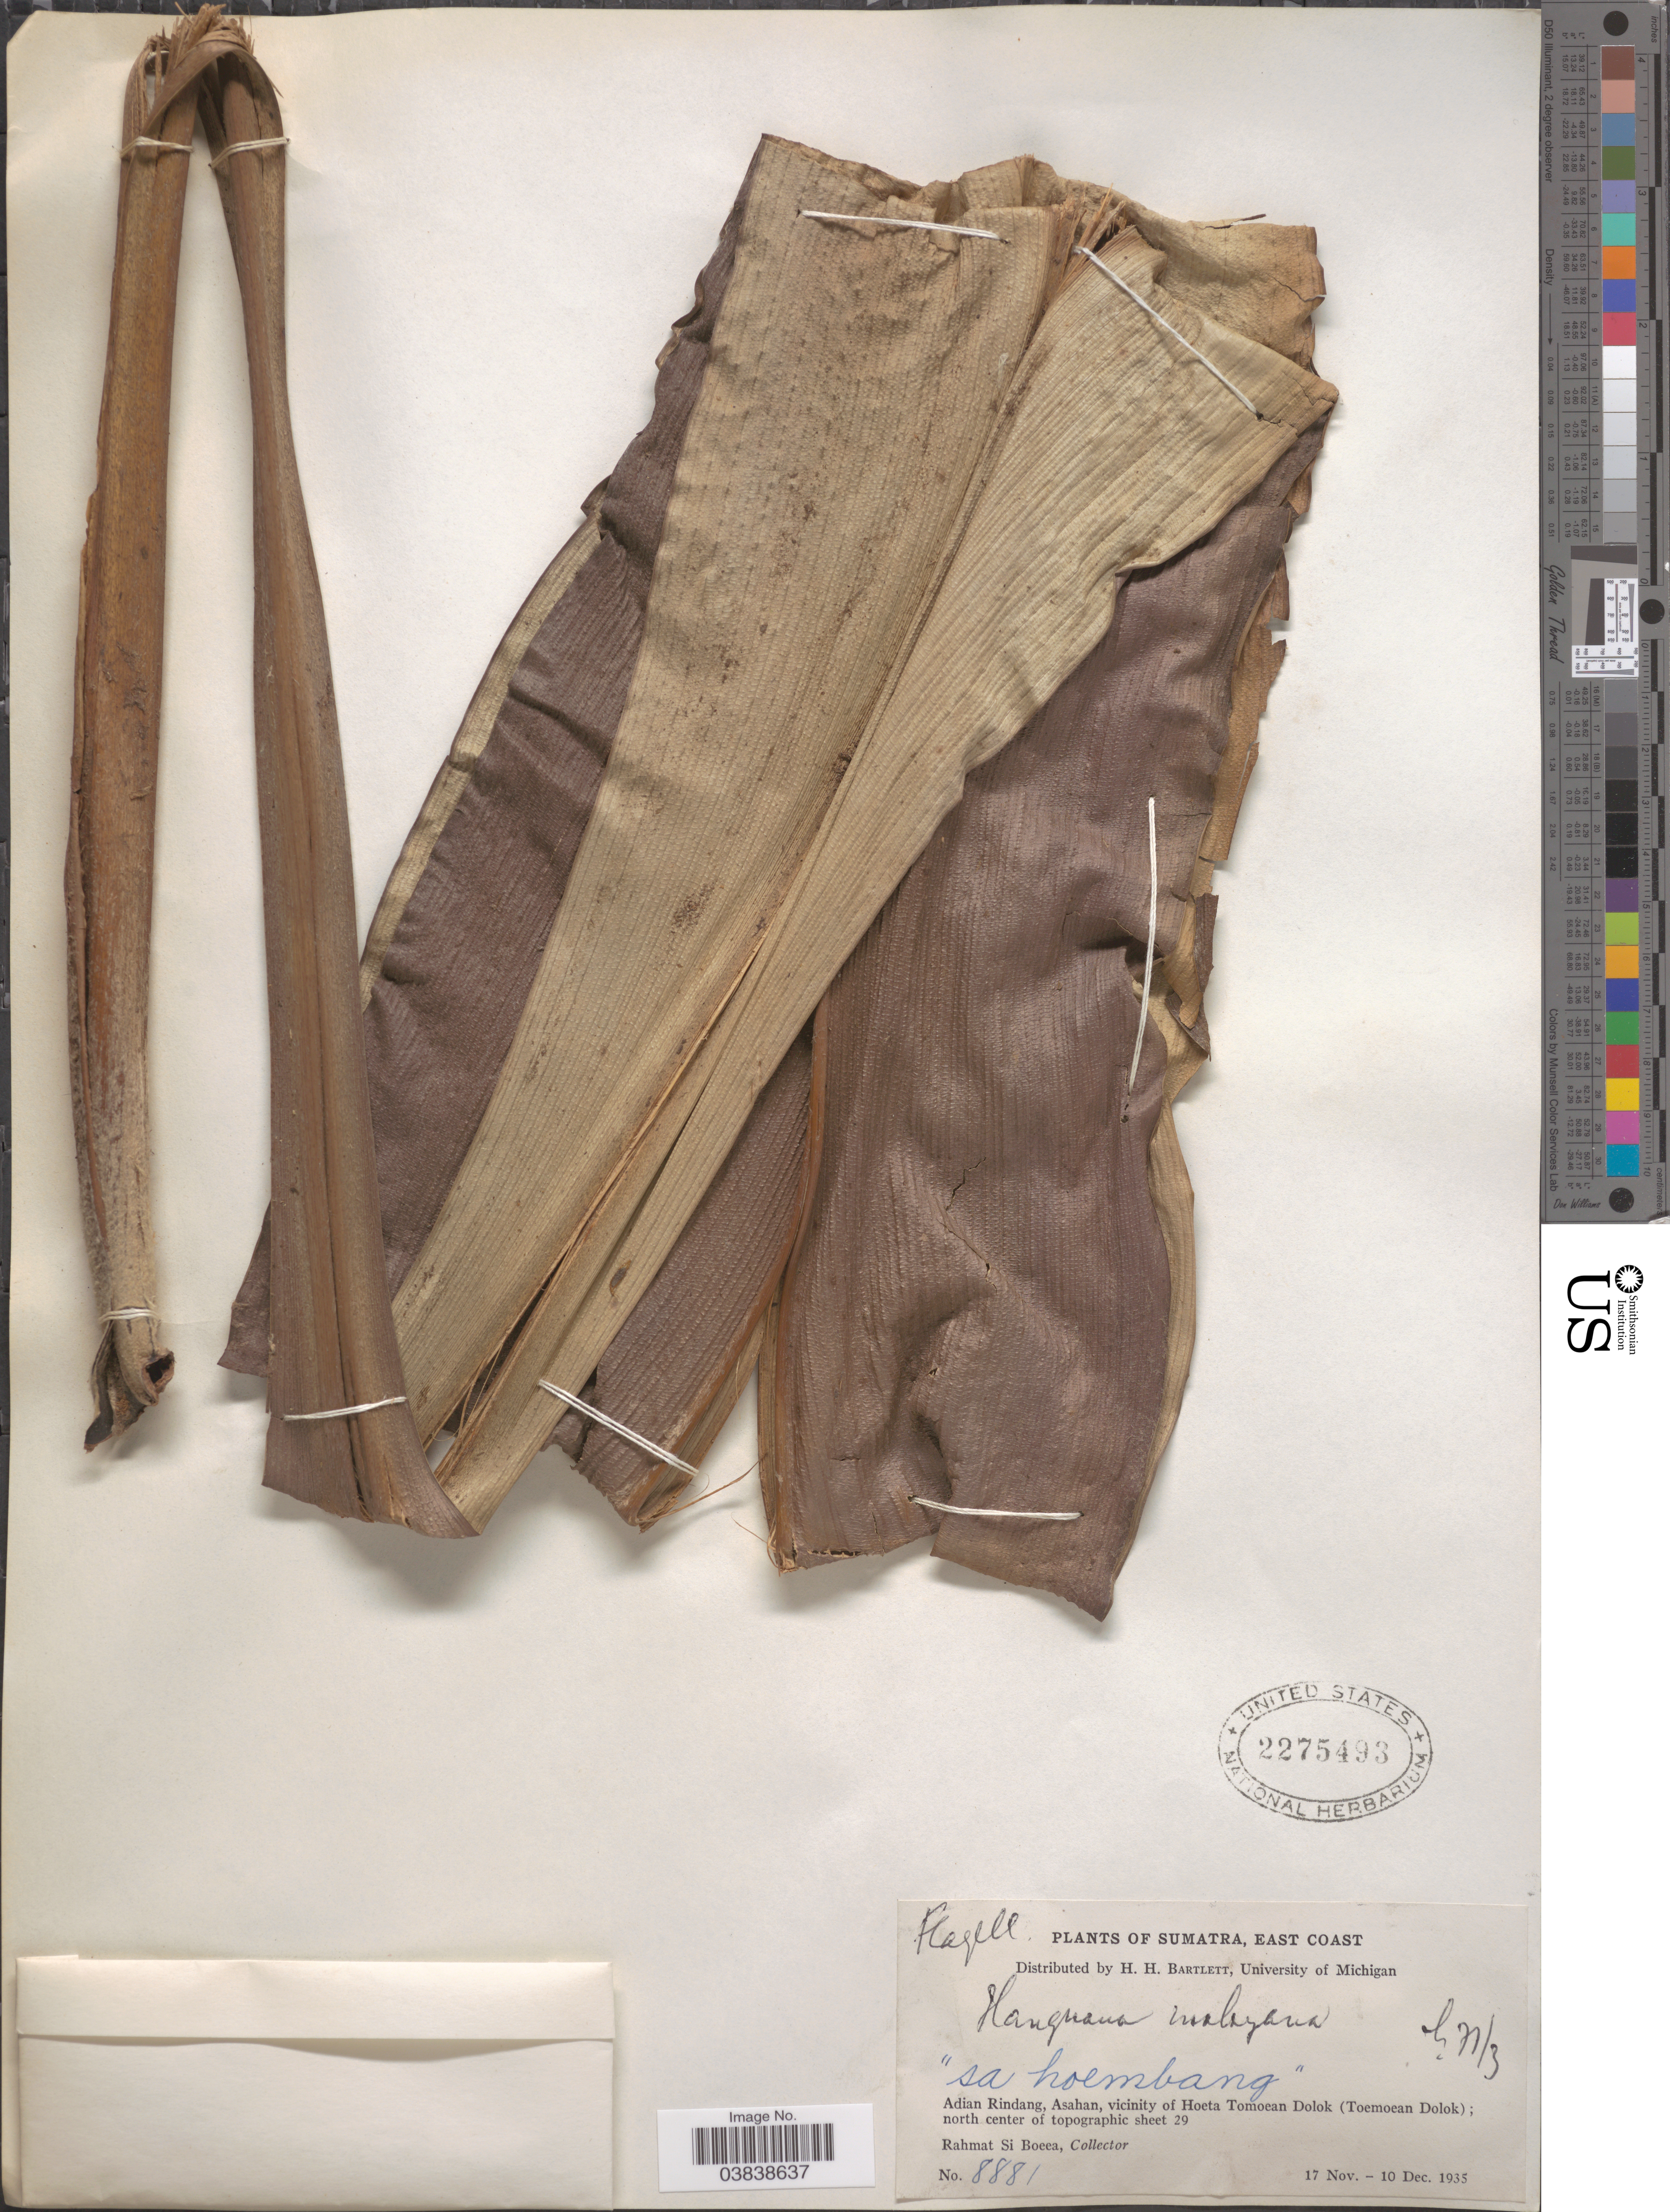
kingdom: Plantae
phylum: Tracheophyta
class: Liliopsida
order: Commelinales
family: Hanguanaceae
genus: Hanguana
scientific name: Hanguana malayana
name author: (Jack) Merr.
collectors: Rahmat Si Boeea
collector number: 8881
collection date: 1935-11-17/1935-12-10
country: Indonesia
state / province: Sumatra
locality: East Coast. Adian Rindang, Asahan, vicinity of Hoeta Tomoean Dolok (Toemoean Dolok); north center of topographic sheet 29.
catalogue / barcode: US 2275493